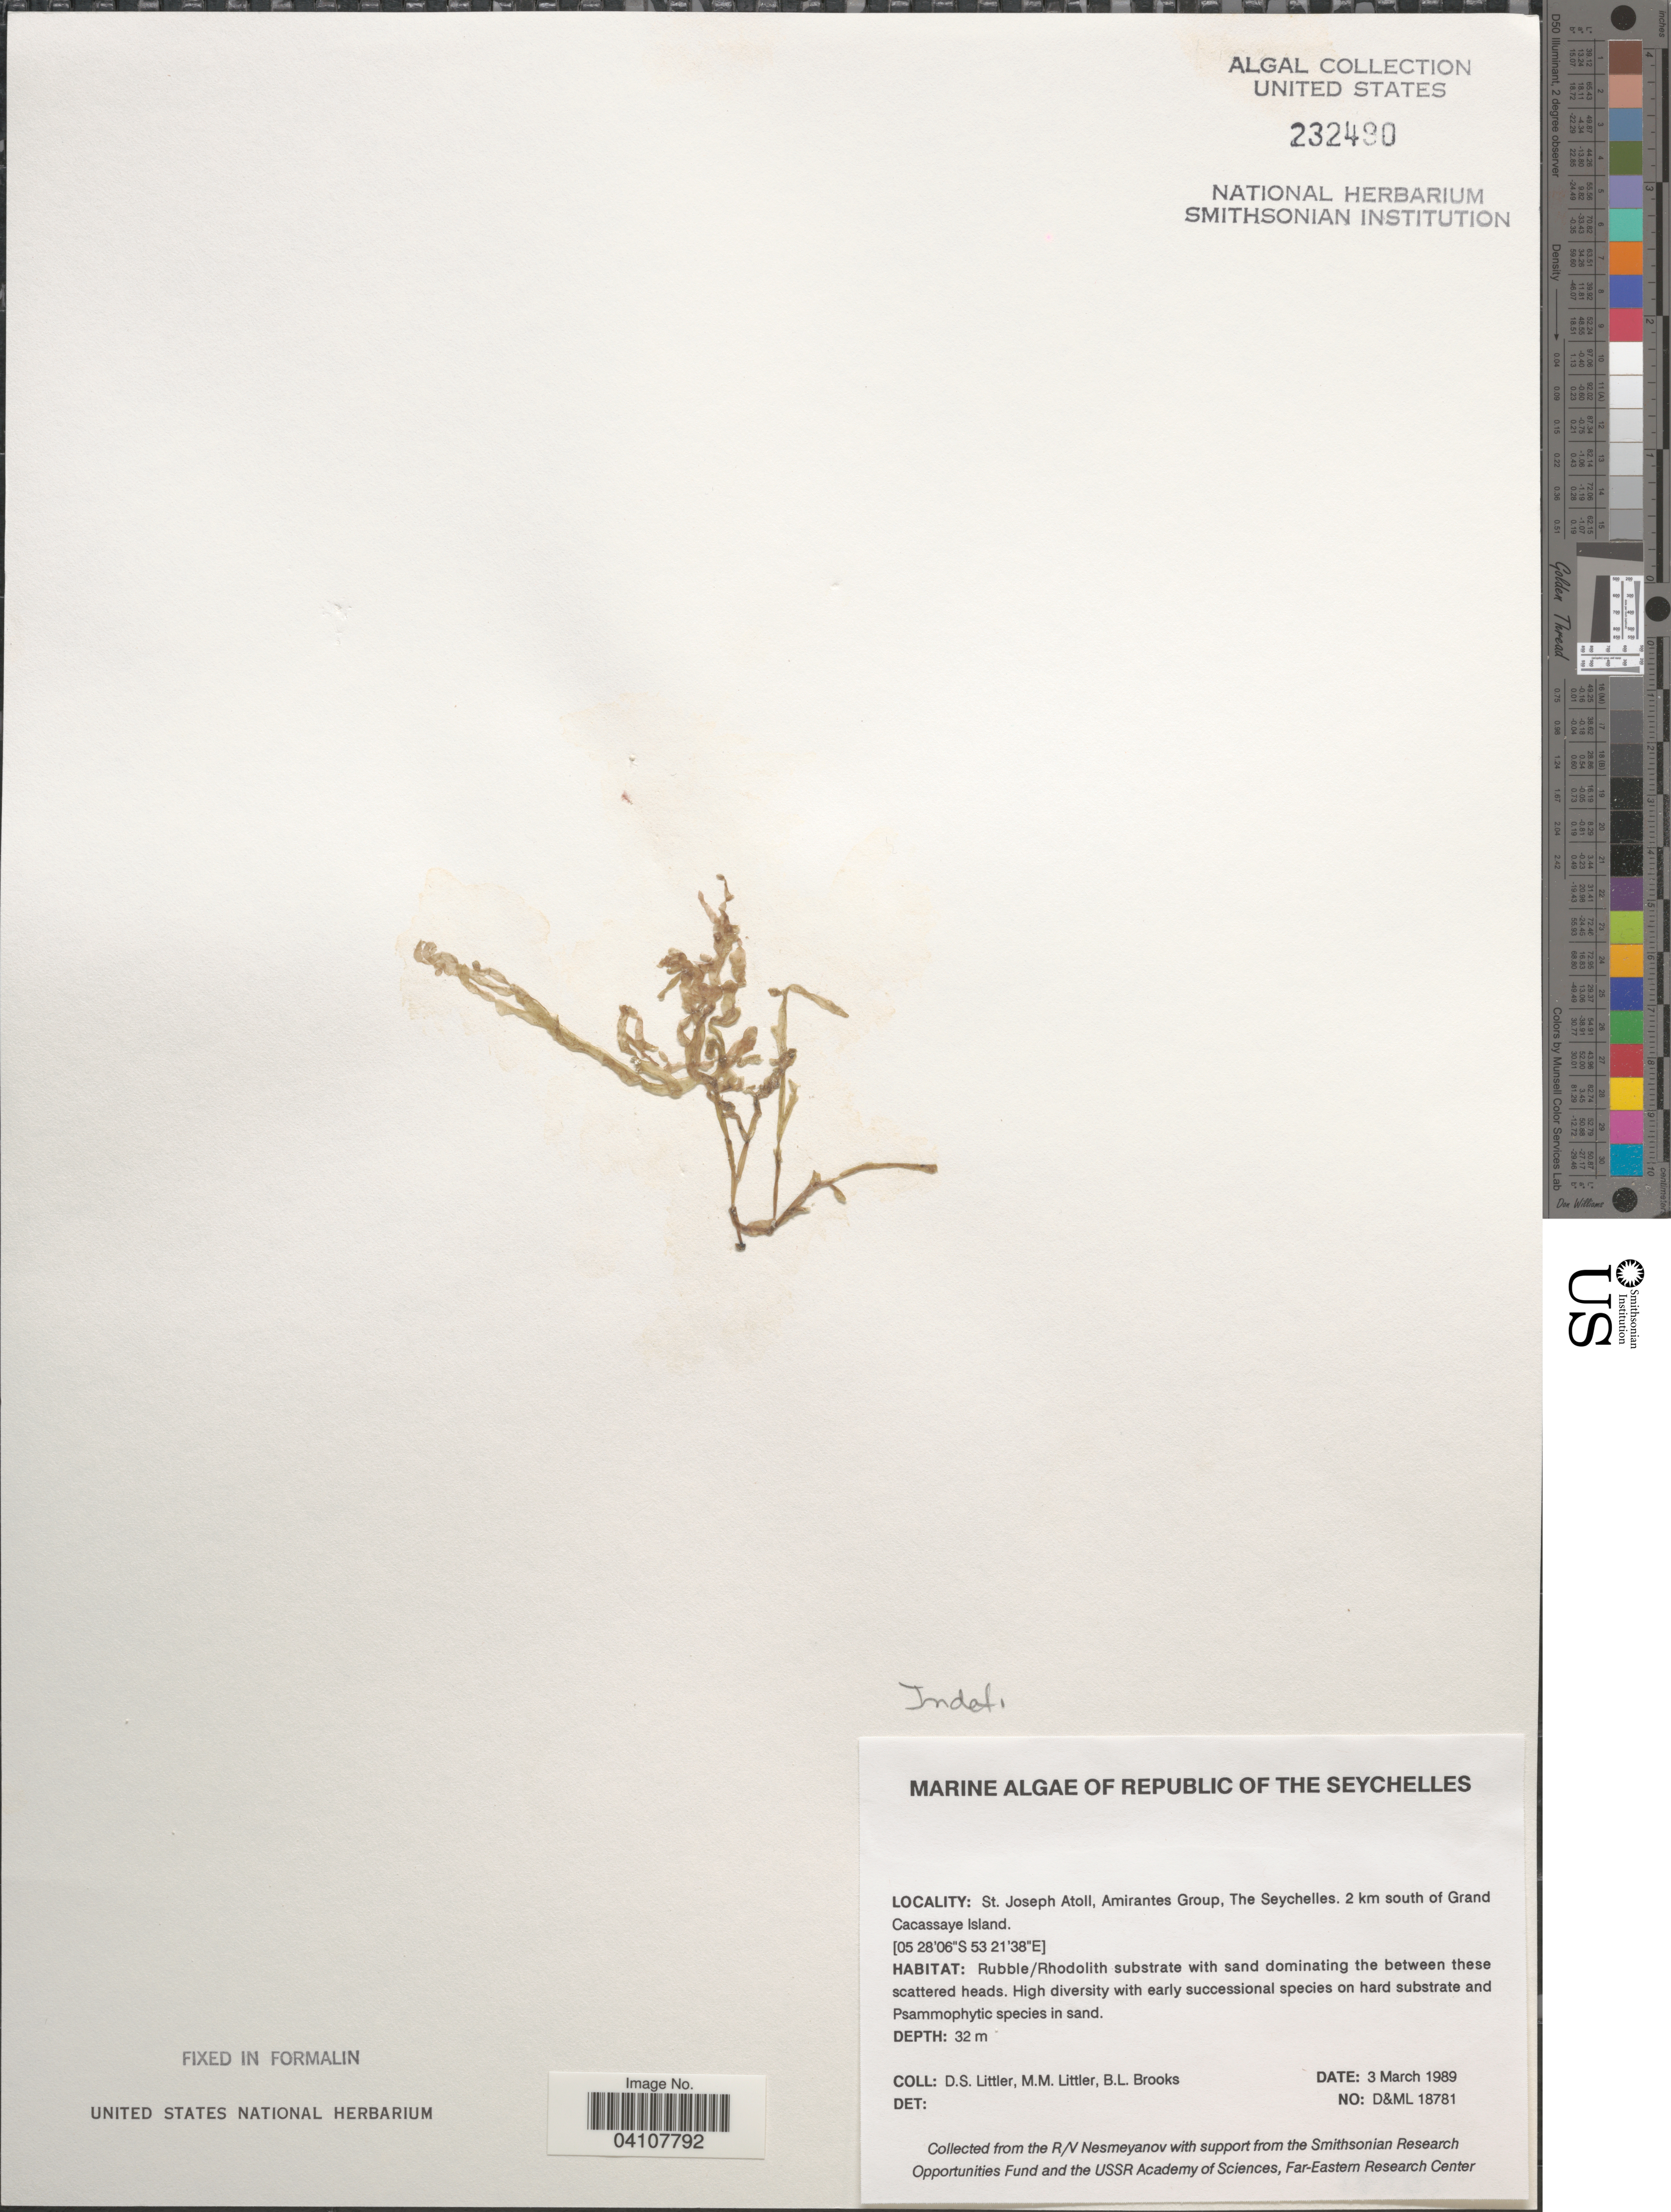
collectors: D. S. Littler & B. Brooks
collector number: D&ML18781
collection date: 1989-03-03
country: Seychelles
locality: Republic of the Seychelles. St. Joseph Atoll, Amirantes Group. 2 km south of Grand Cacassaye Island.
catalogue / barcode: US 232490